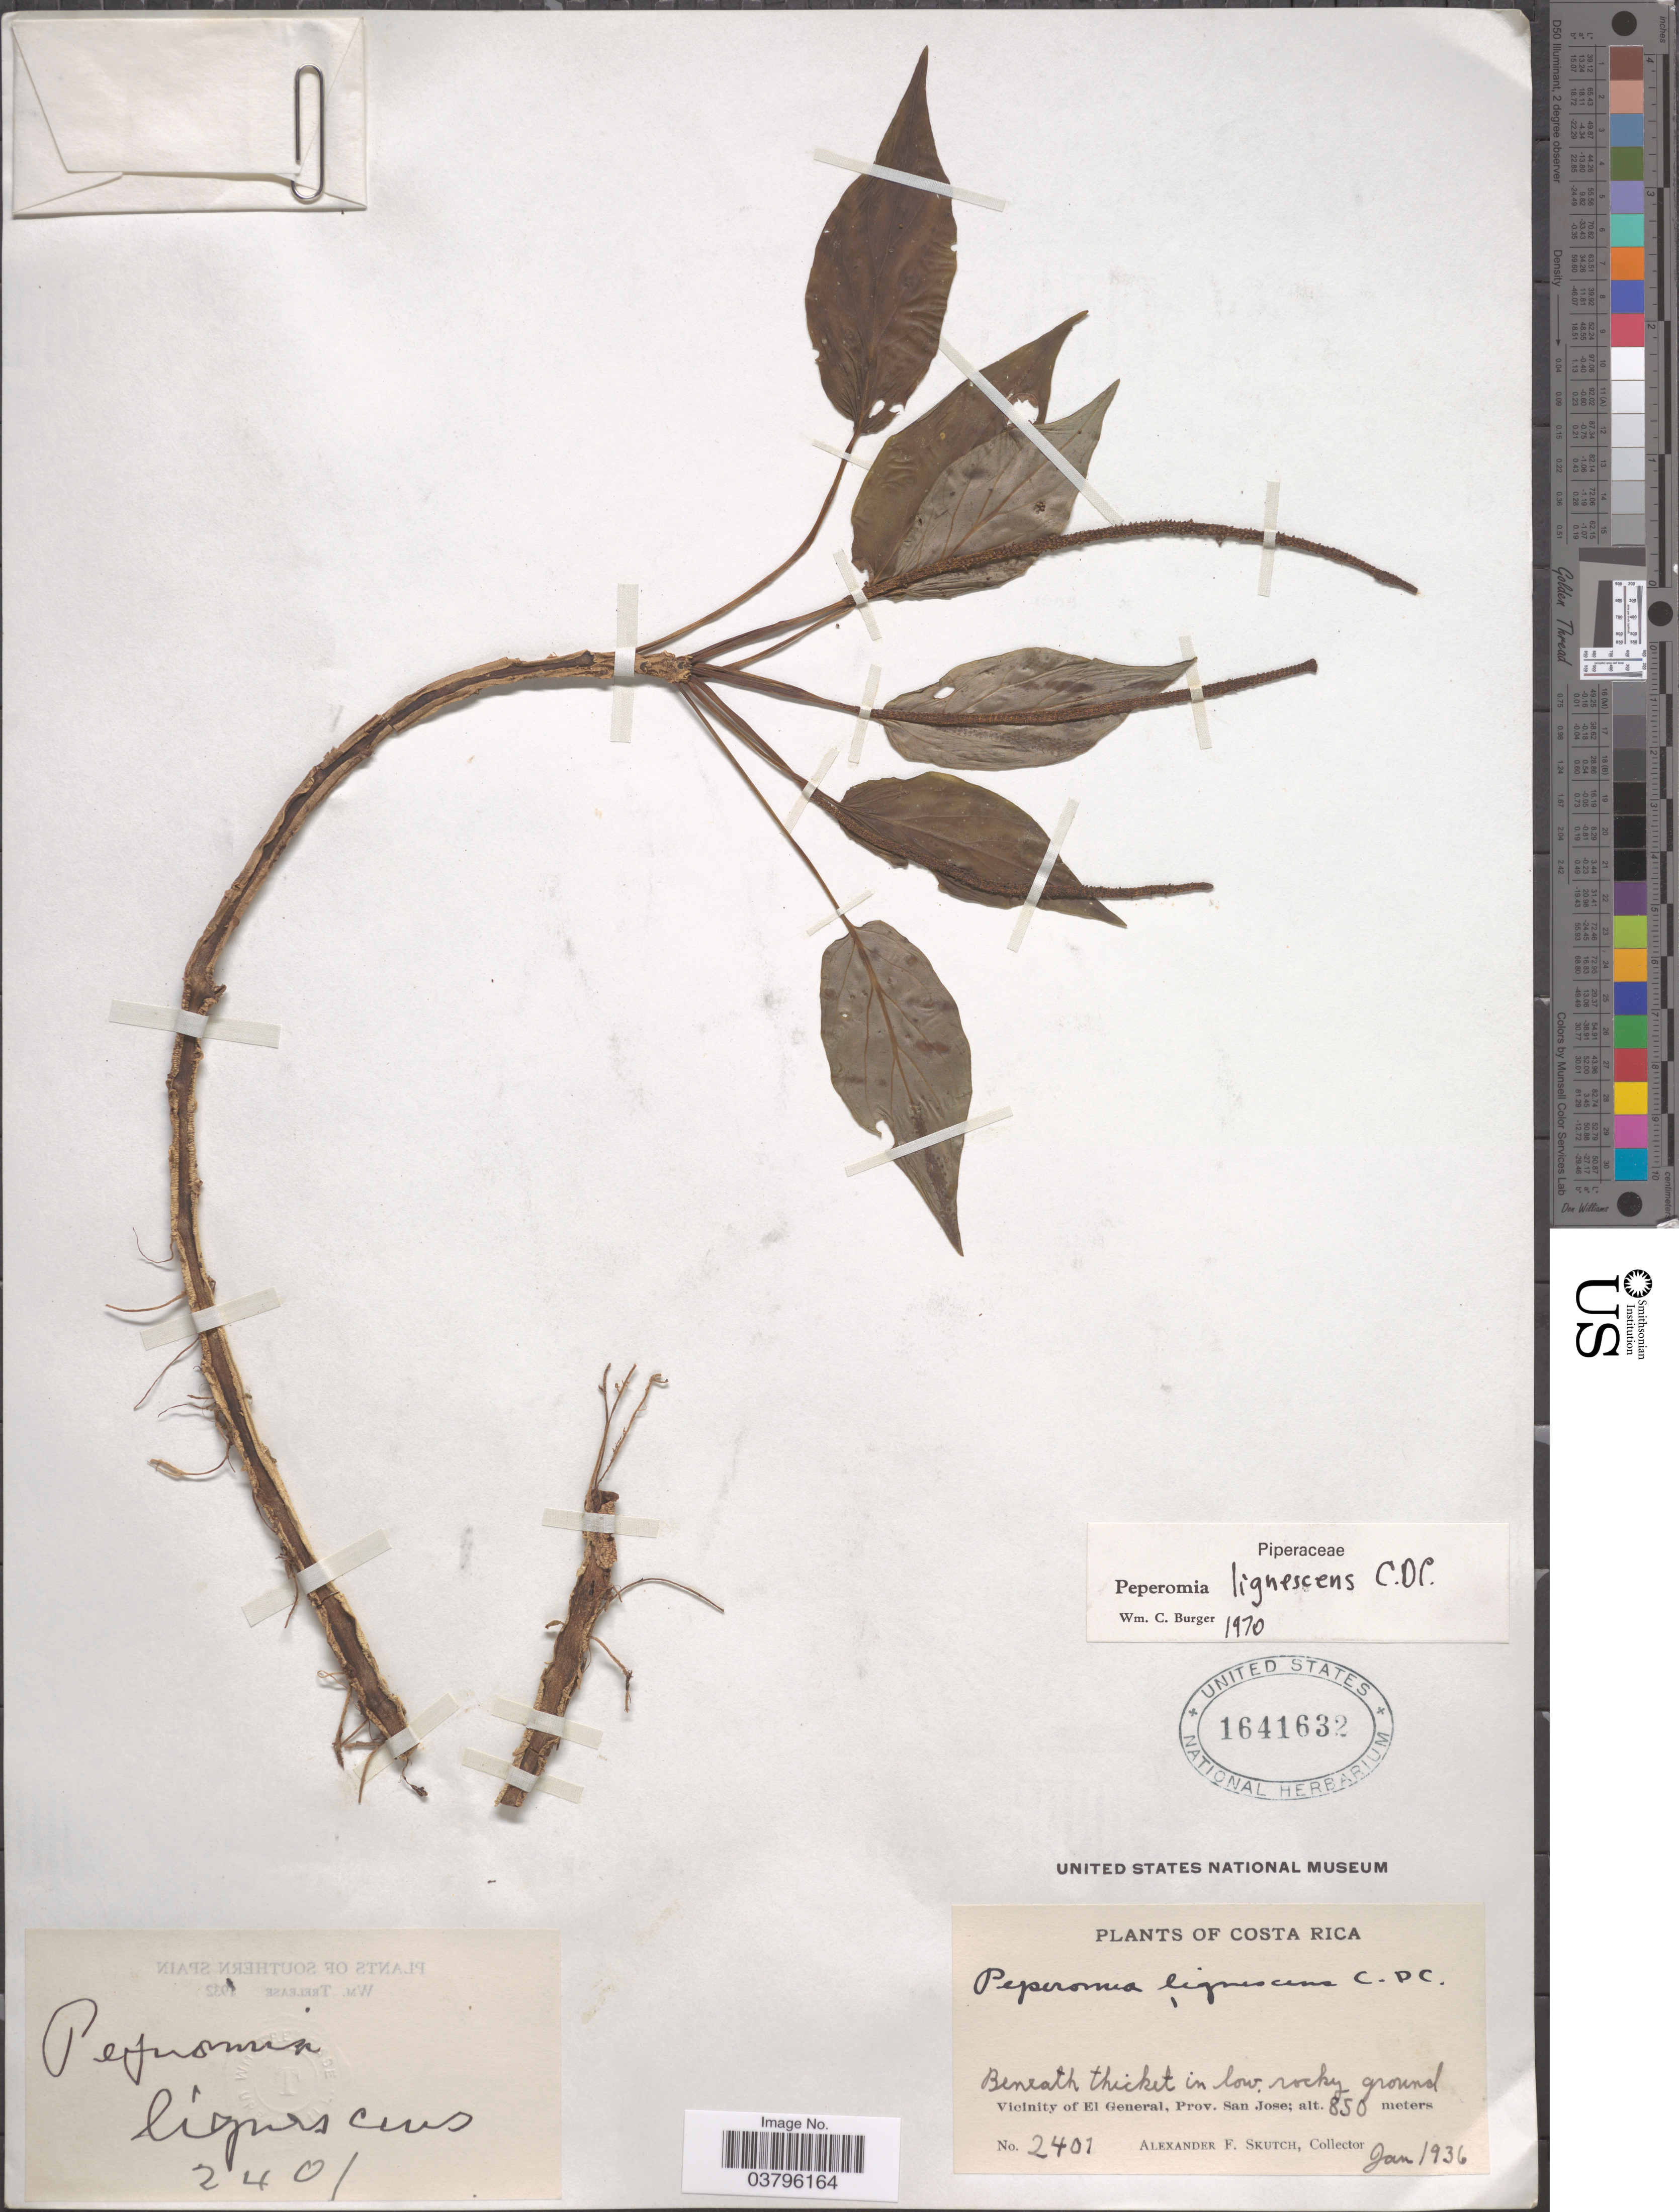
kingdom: Plantae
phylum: Tracheophyta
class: Magnoliopsida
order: Piperales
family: Piperaceae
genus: Peperomia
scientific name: Peperomia lignescens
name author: C. DC.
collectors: A. F. Skutch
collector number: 2401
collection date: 1936-01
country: Costa Rica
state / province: San José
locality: Vicinity of El General.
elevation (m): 850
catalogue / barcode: US 1641632